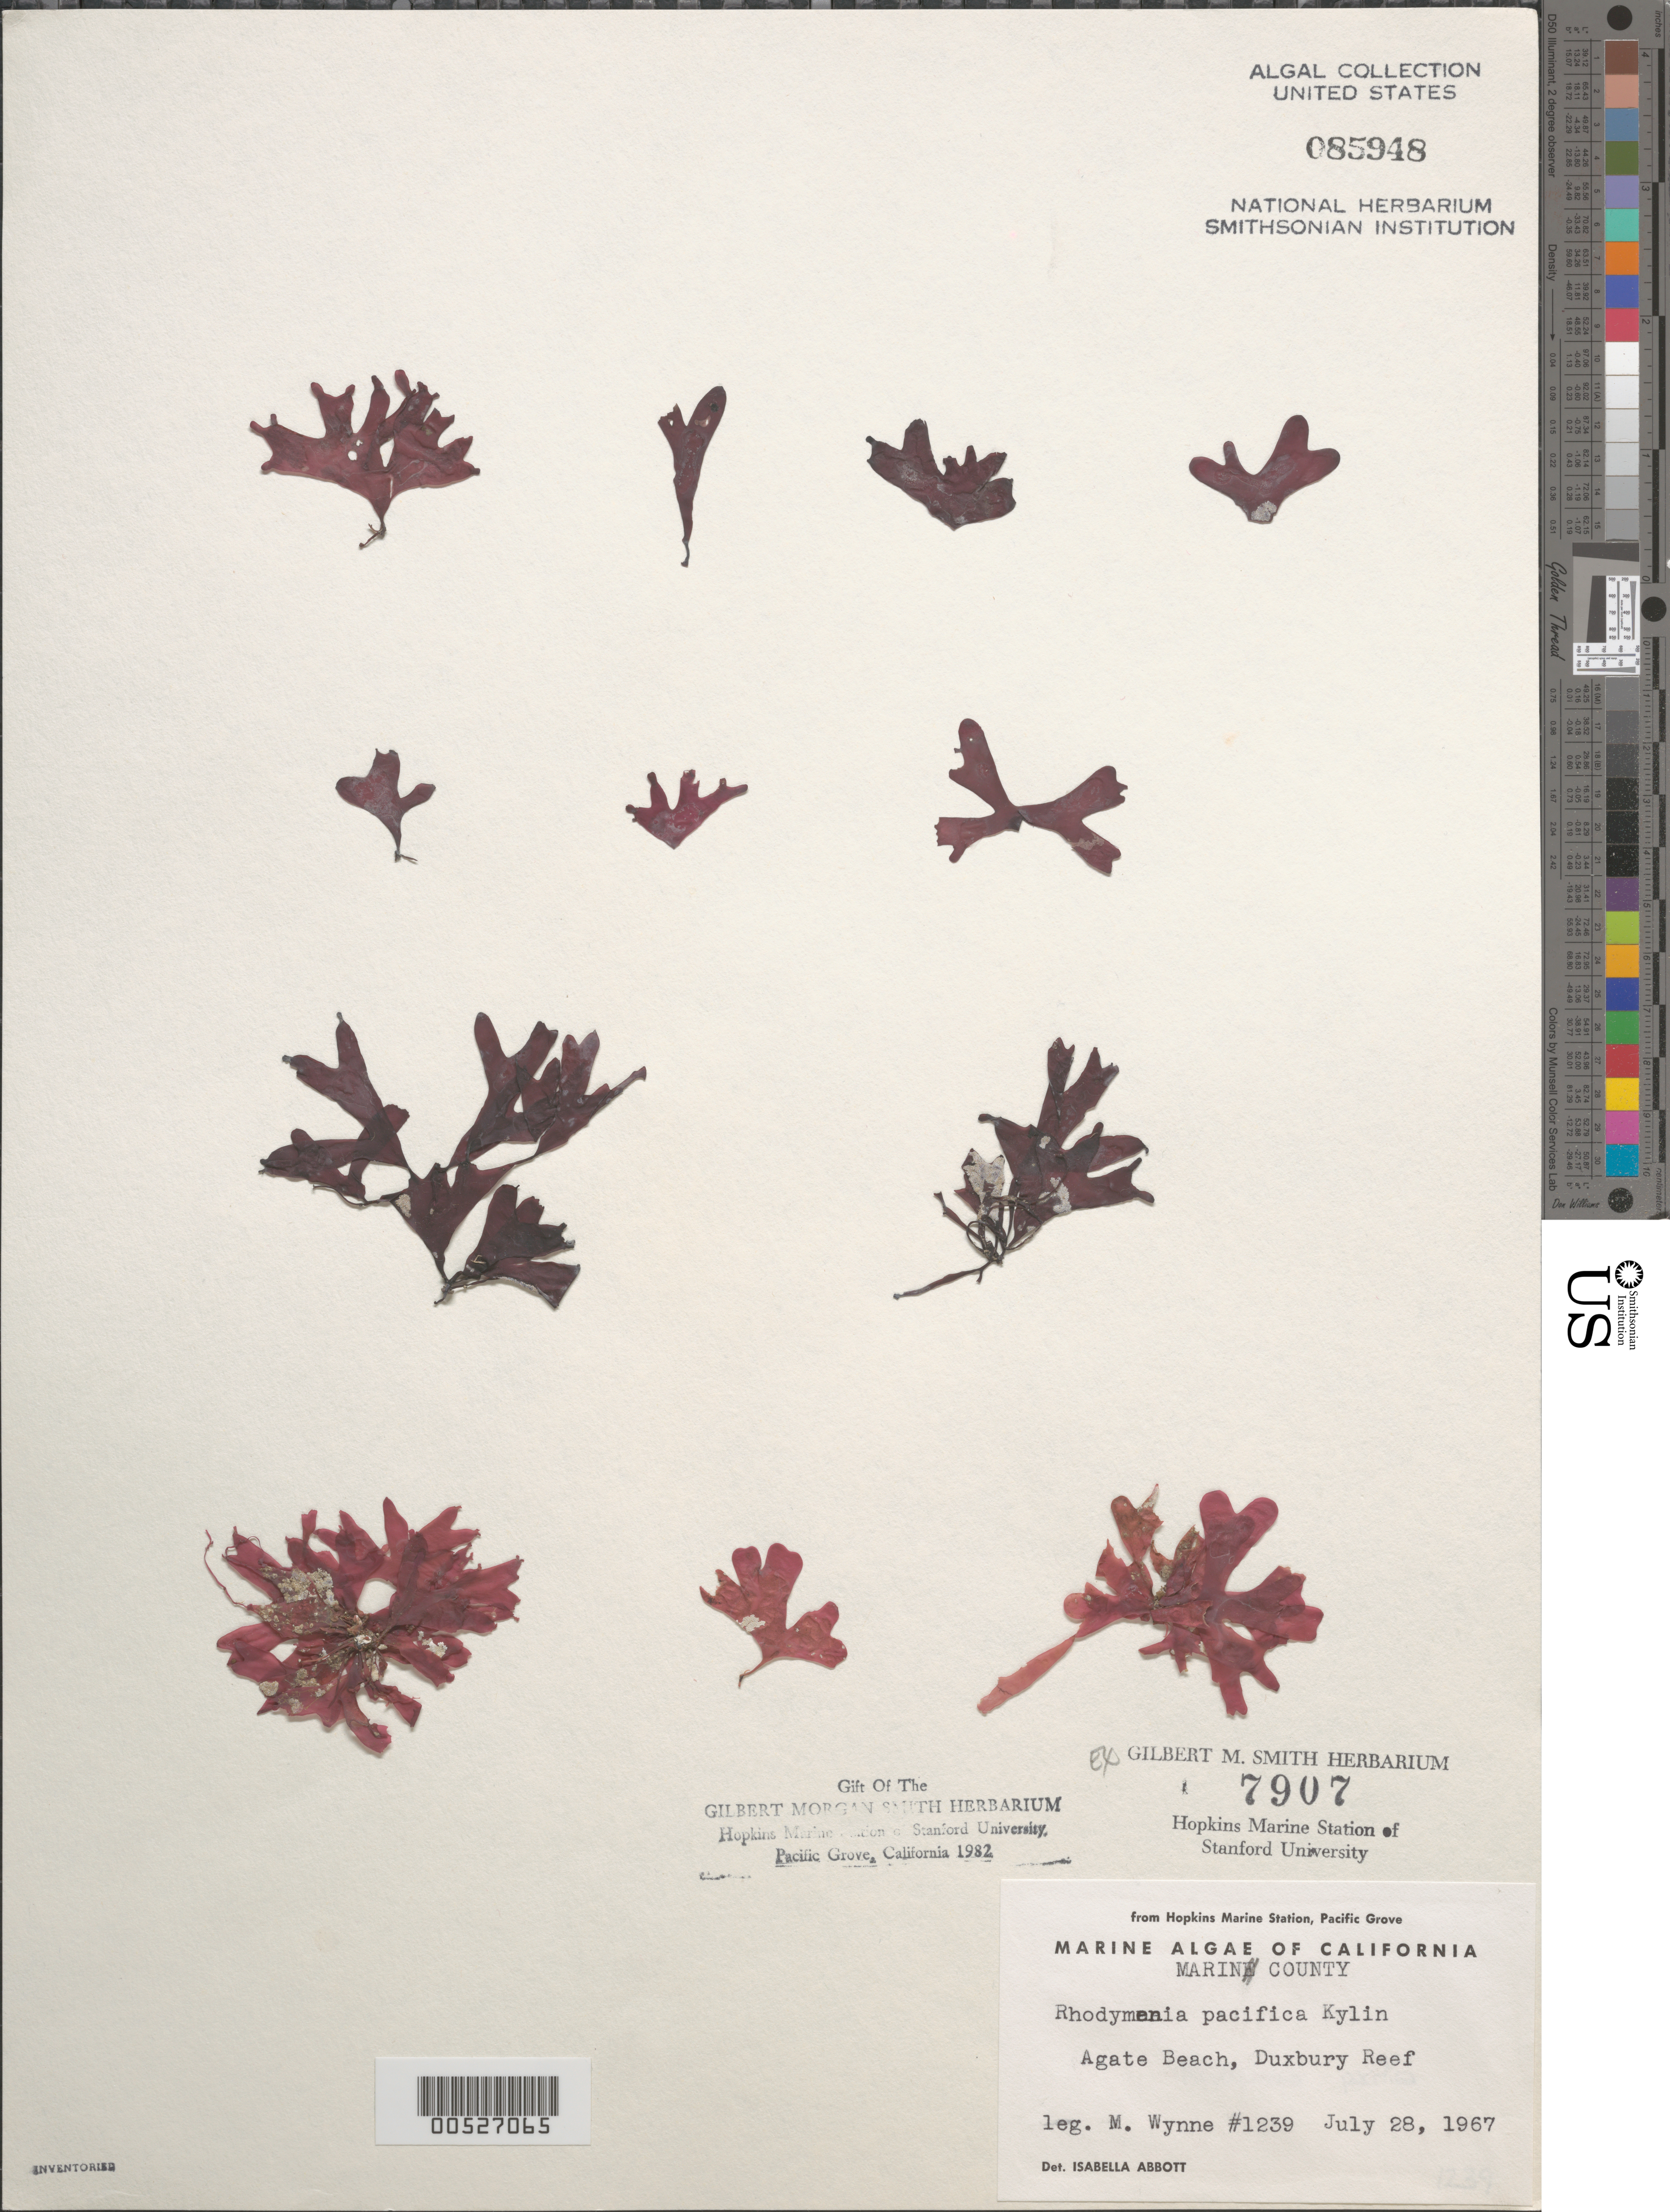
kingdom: Plantae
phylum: Rhodophyta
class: Florideophyceae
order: Rhodymeniales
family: Rhodymeniaceae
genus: Rhodymenia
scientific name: Rhodymenia pacifica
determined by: Abbott, Isabella A.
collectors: M.J. Wynne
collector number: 1239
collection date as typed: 28 Jul 1967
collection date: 1967-07-28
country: United States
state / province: California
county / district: Marin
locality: Agate Beach, Duxbury Reef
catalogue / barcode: US 85948